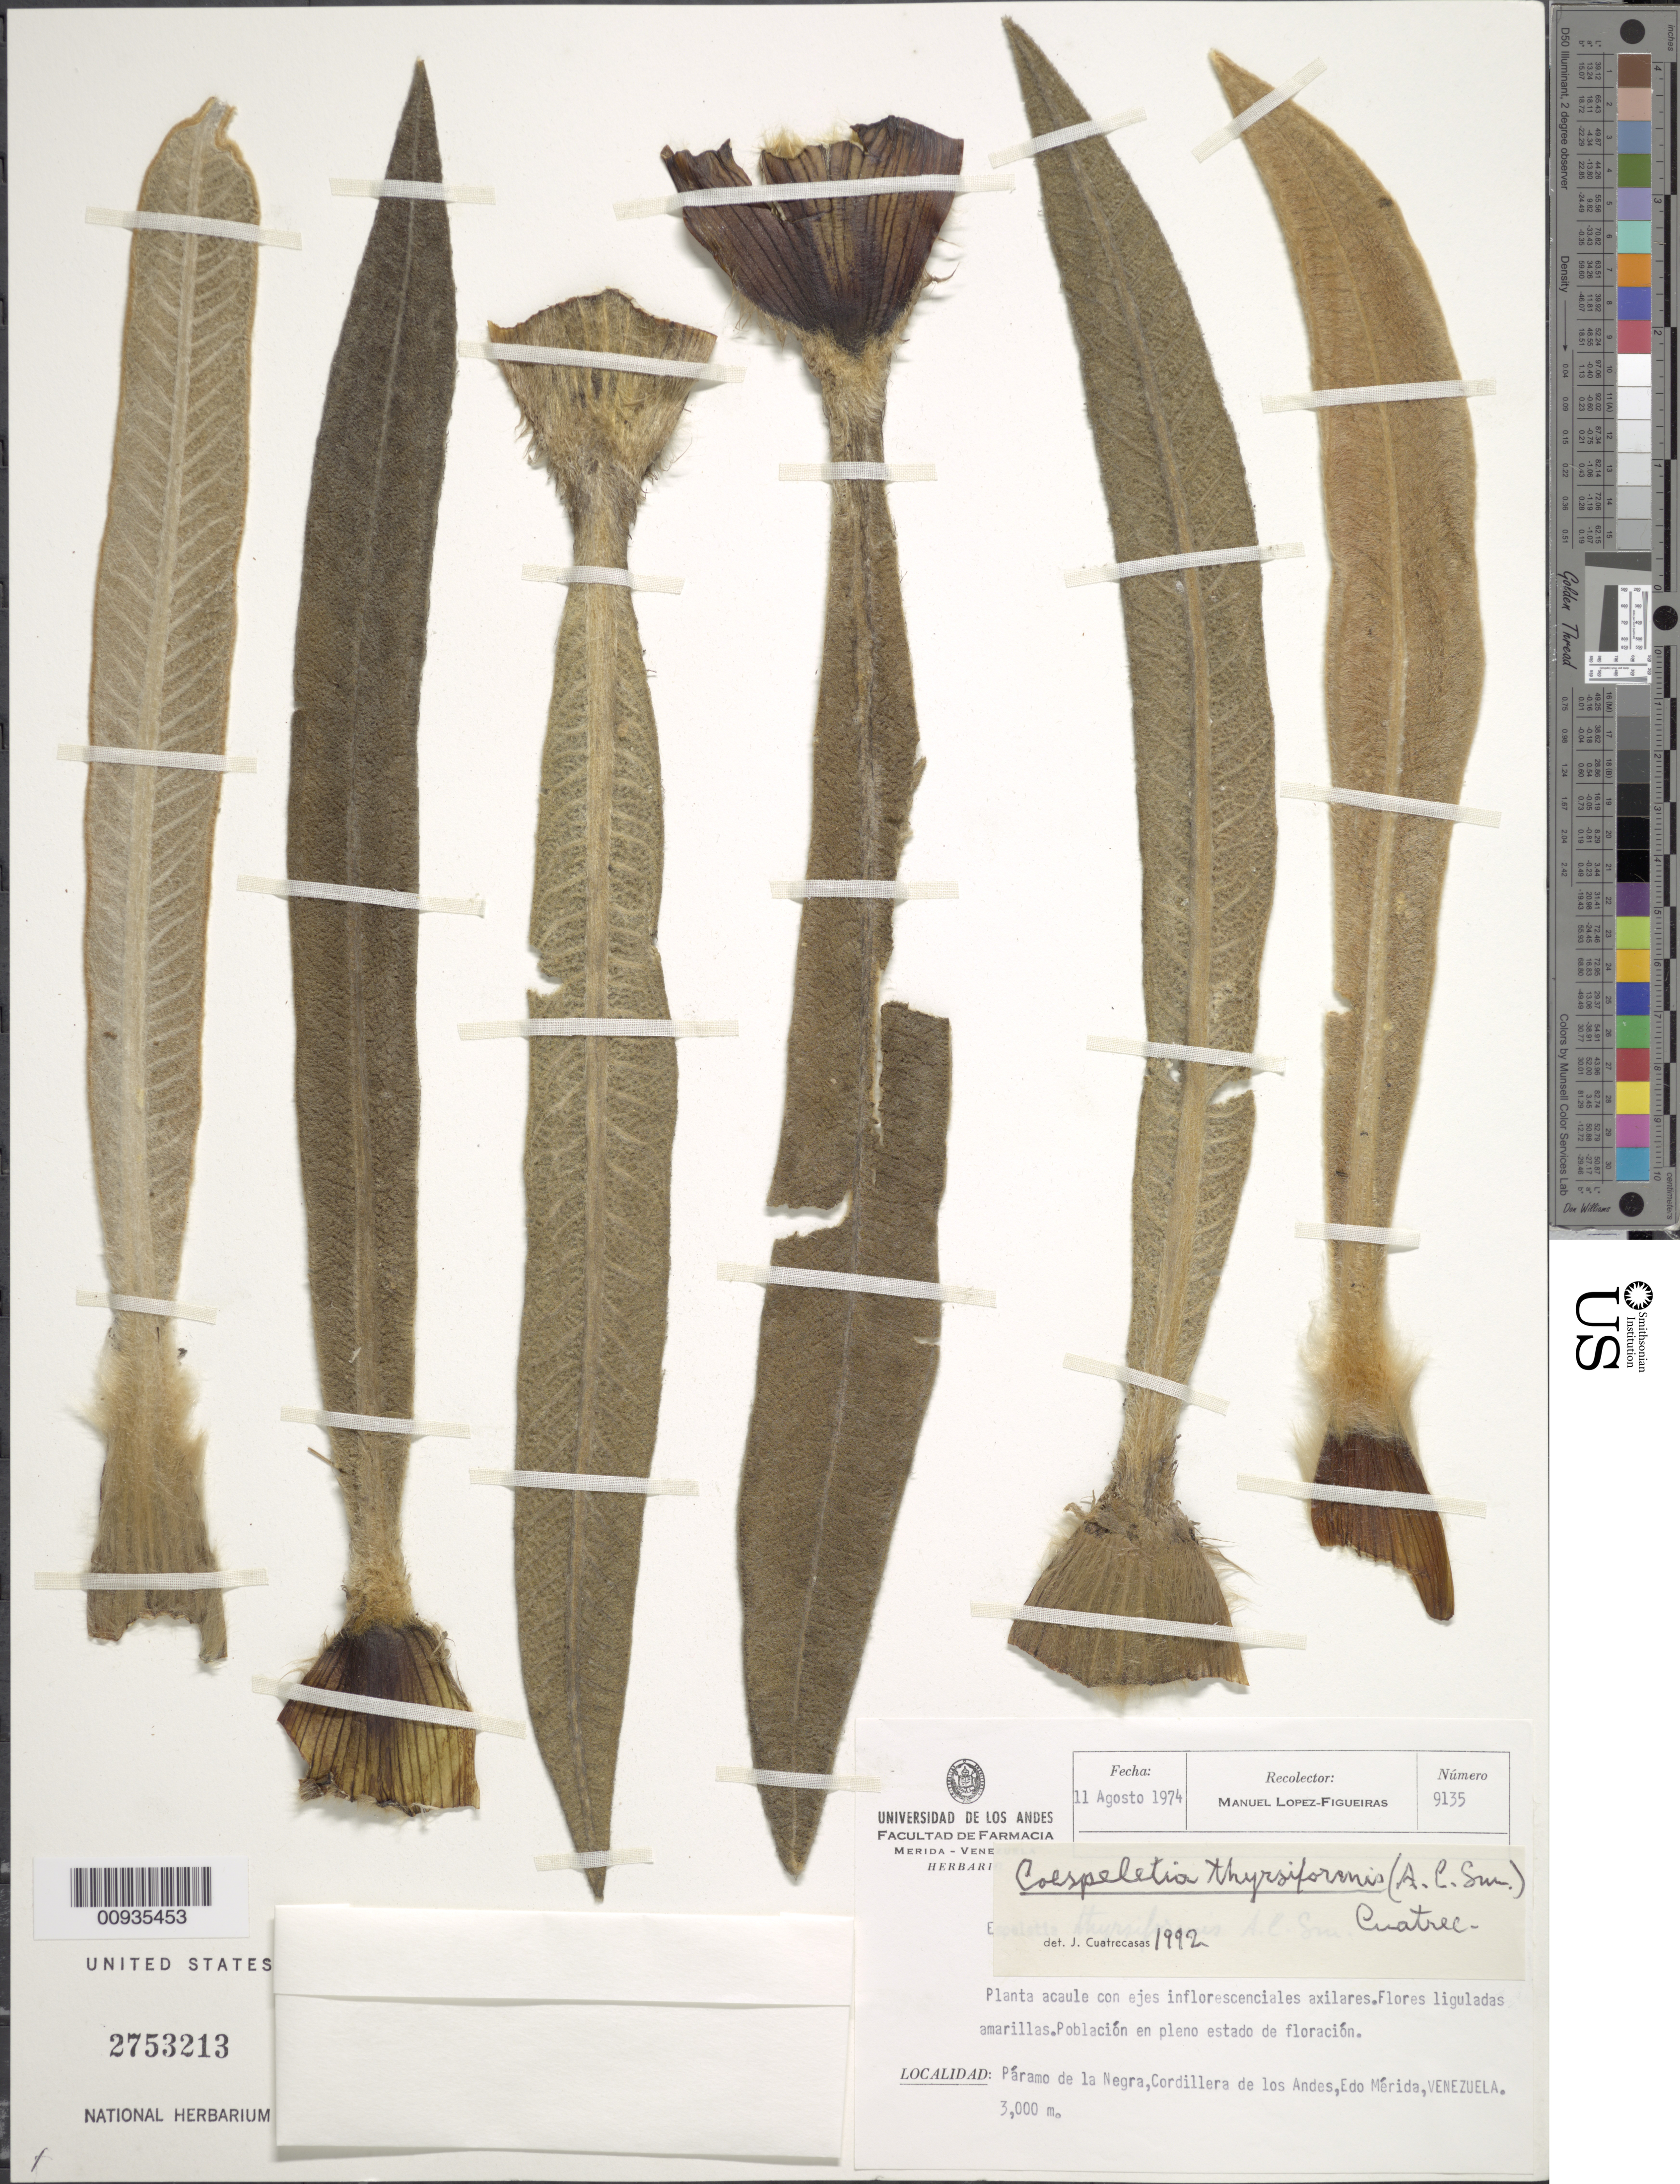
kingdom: Plantae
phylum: Tracheophyta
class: Magnoliopsida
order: Asterales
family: Asteraceae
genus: Coespeletia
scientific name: Coespeletia thyrsiformis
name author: (A.C. Sm.) Cuatrec.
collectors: M. López Figueiras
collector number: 9135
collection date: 1974-08-11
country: Venezuela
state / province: Mérida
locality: Páramo de La Negra. Cordilllera de los Andes.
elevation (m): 3000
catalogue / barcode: US 2753213